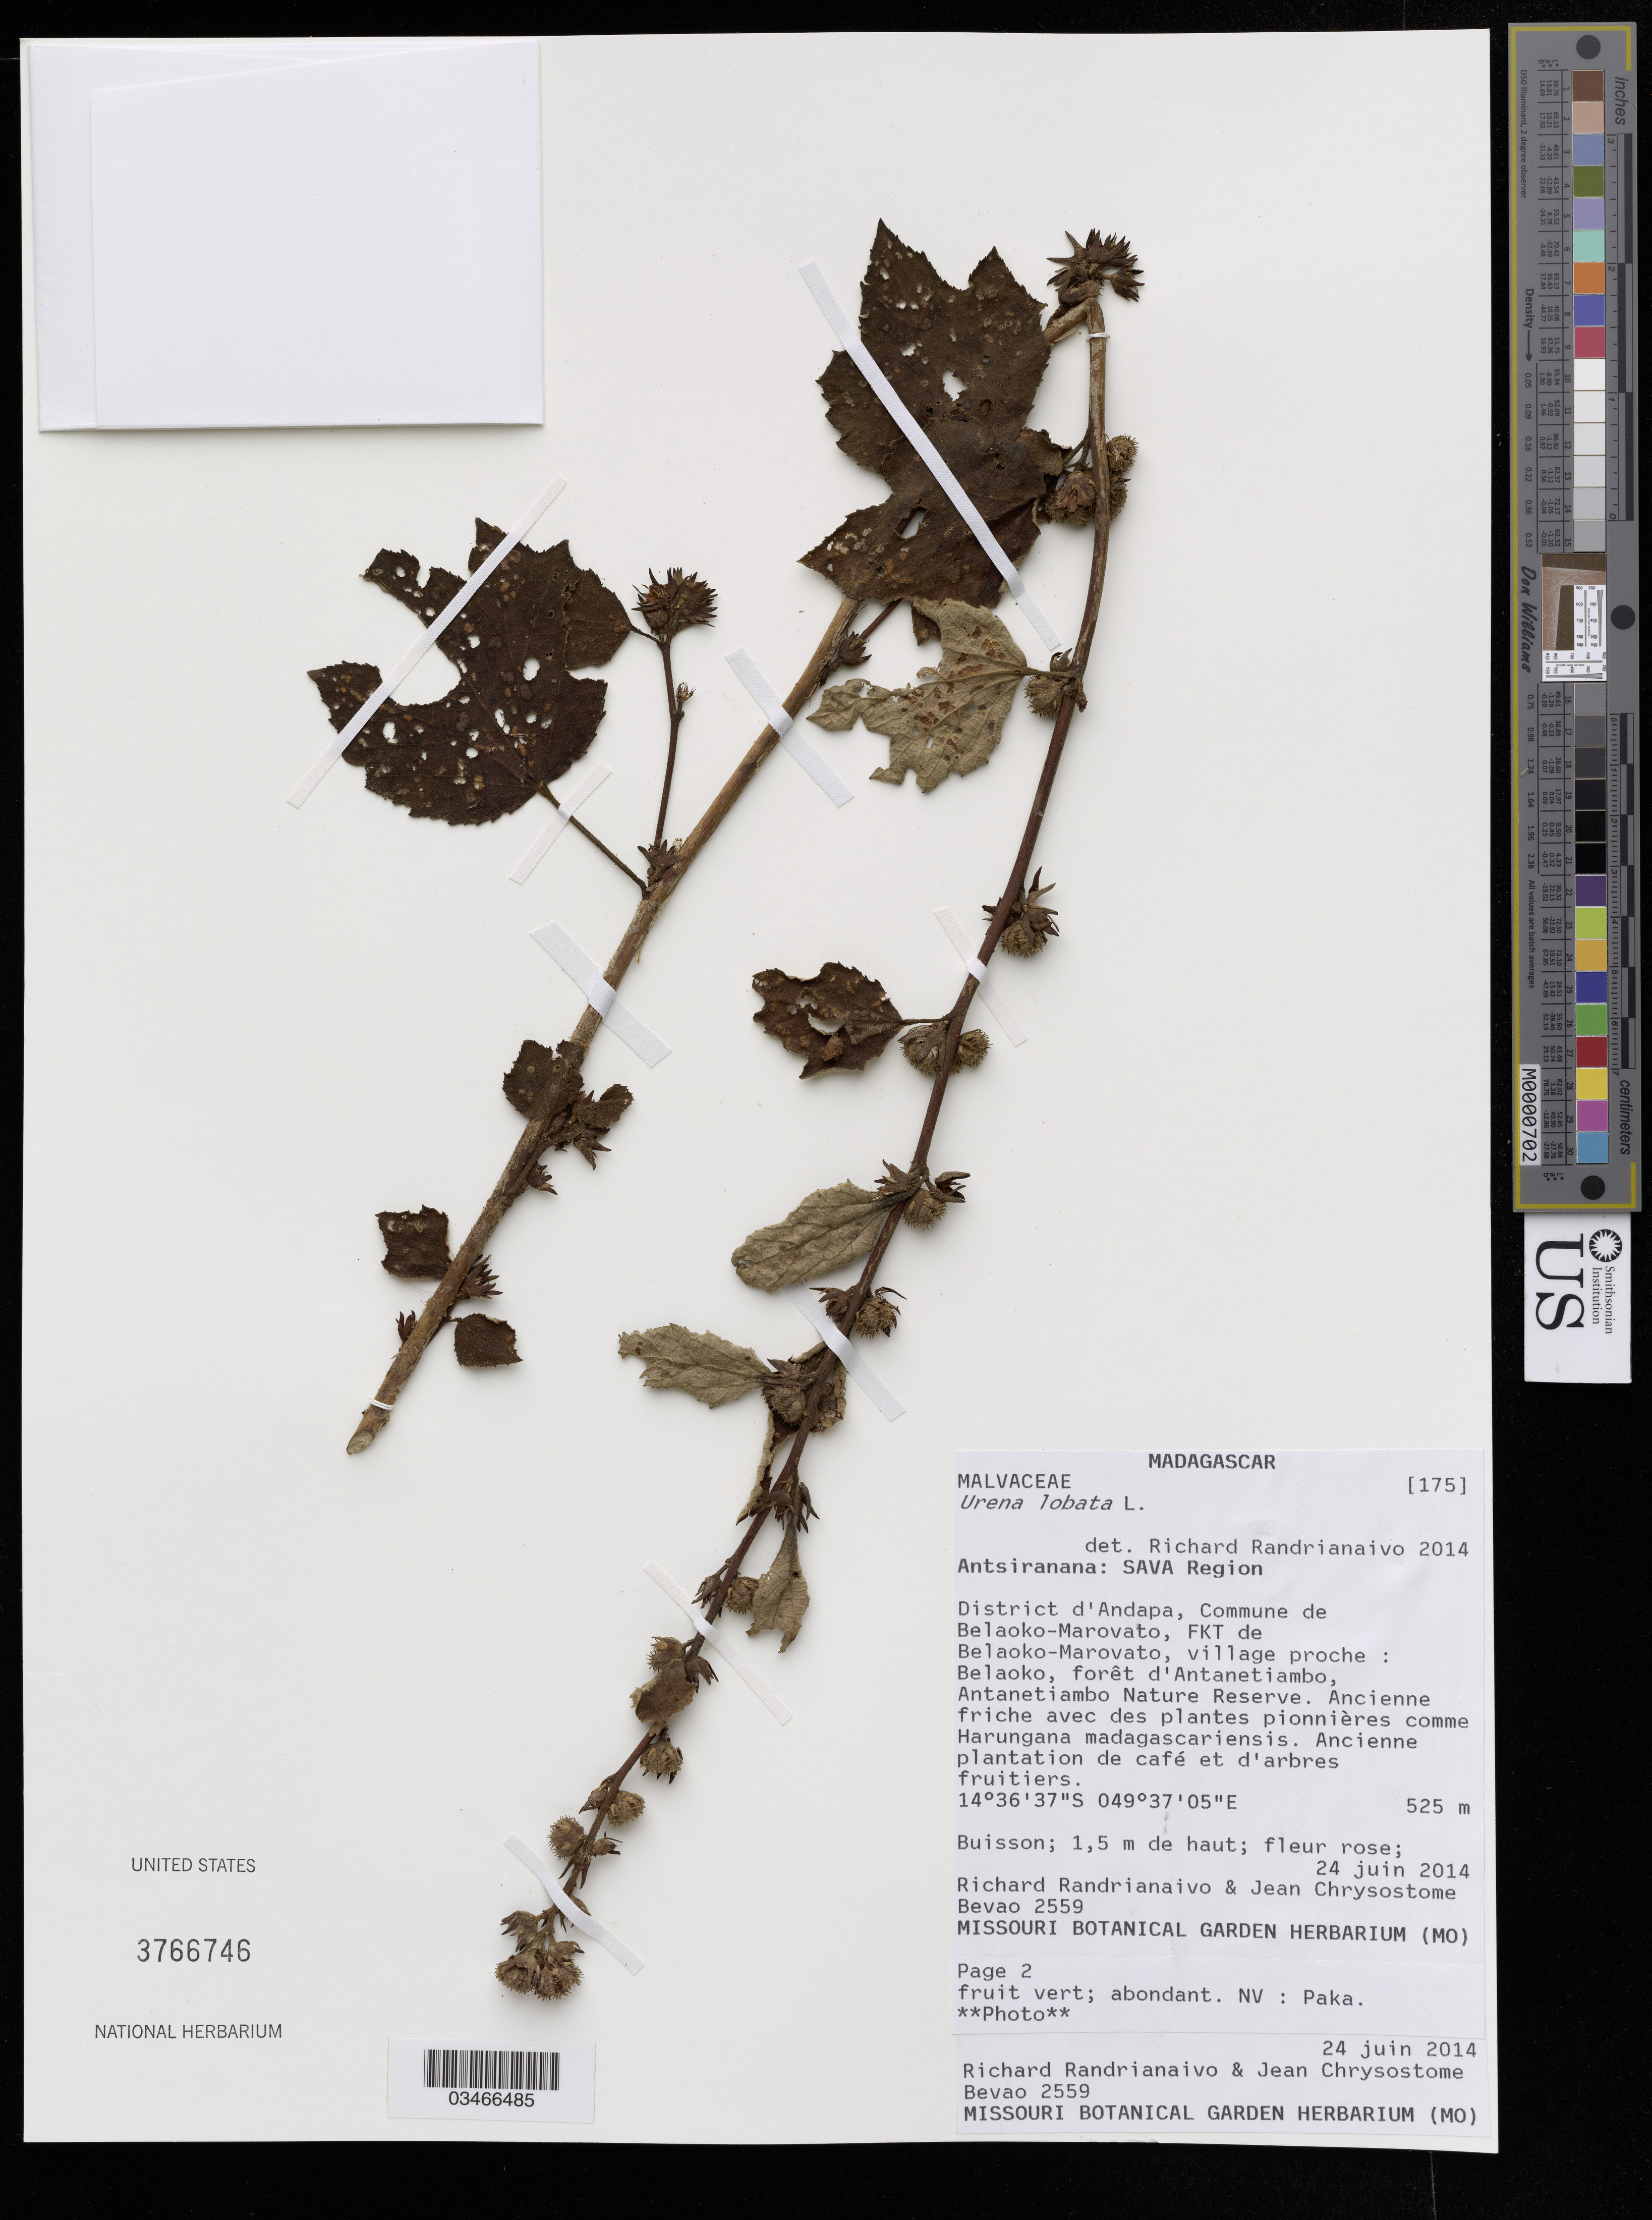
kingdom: Plantae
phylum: Tracheophyta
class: Magnoliopsida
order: Malvales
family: Malvaceae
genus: Urena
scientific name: Urena lobata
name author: L.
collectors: R. Randrianaivo & J. Chrysostome Bevao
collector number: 2559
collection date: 2014-06-24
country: Madagascar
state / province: Antsiranana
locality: Sava Region. District d'Andapa, Commune de Belaoko-Marovato, FKT de Belaoko-Marovato, village proche : Belaoko, forêt d'Antanetiambo, Antanetiambo Nature Reserve.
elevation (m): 525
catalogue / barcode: US 3766746